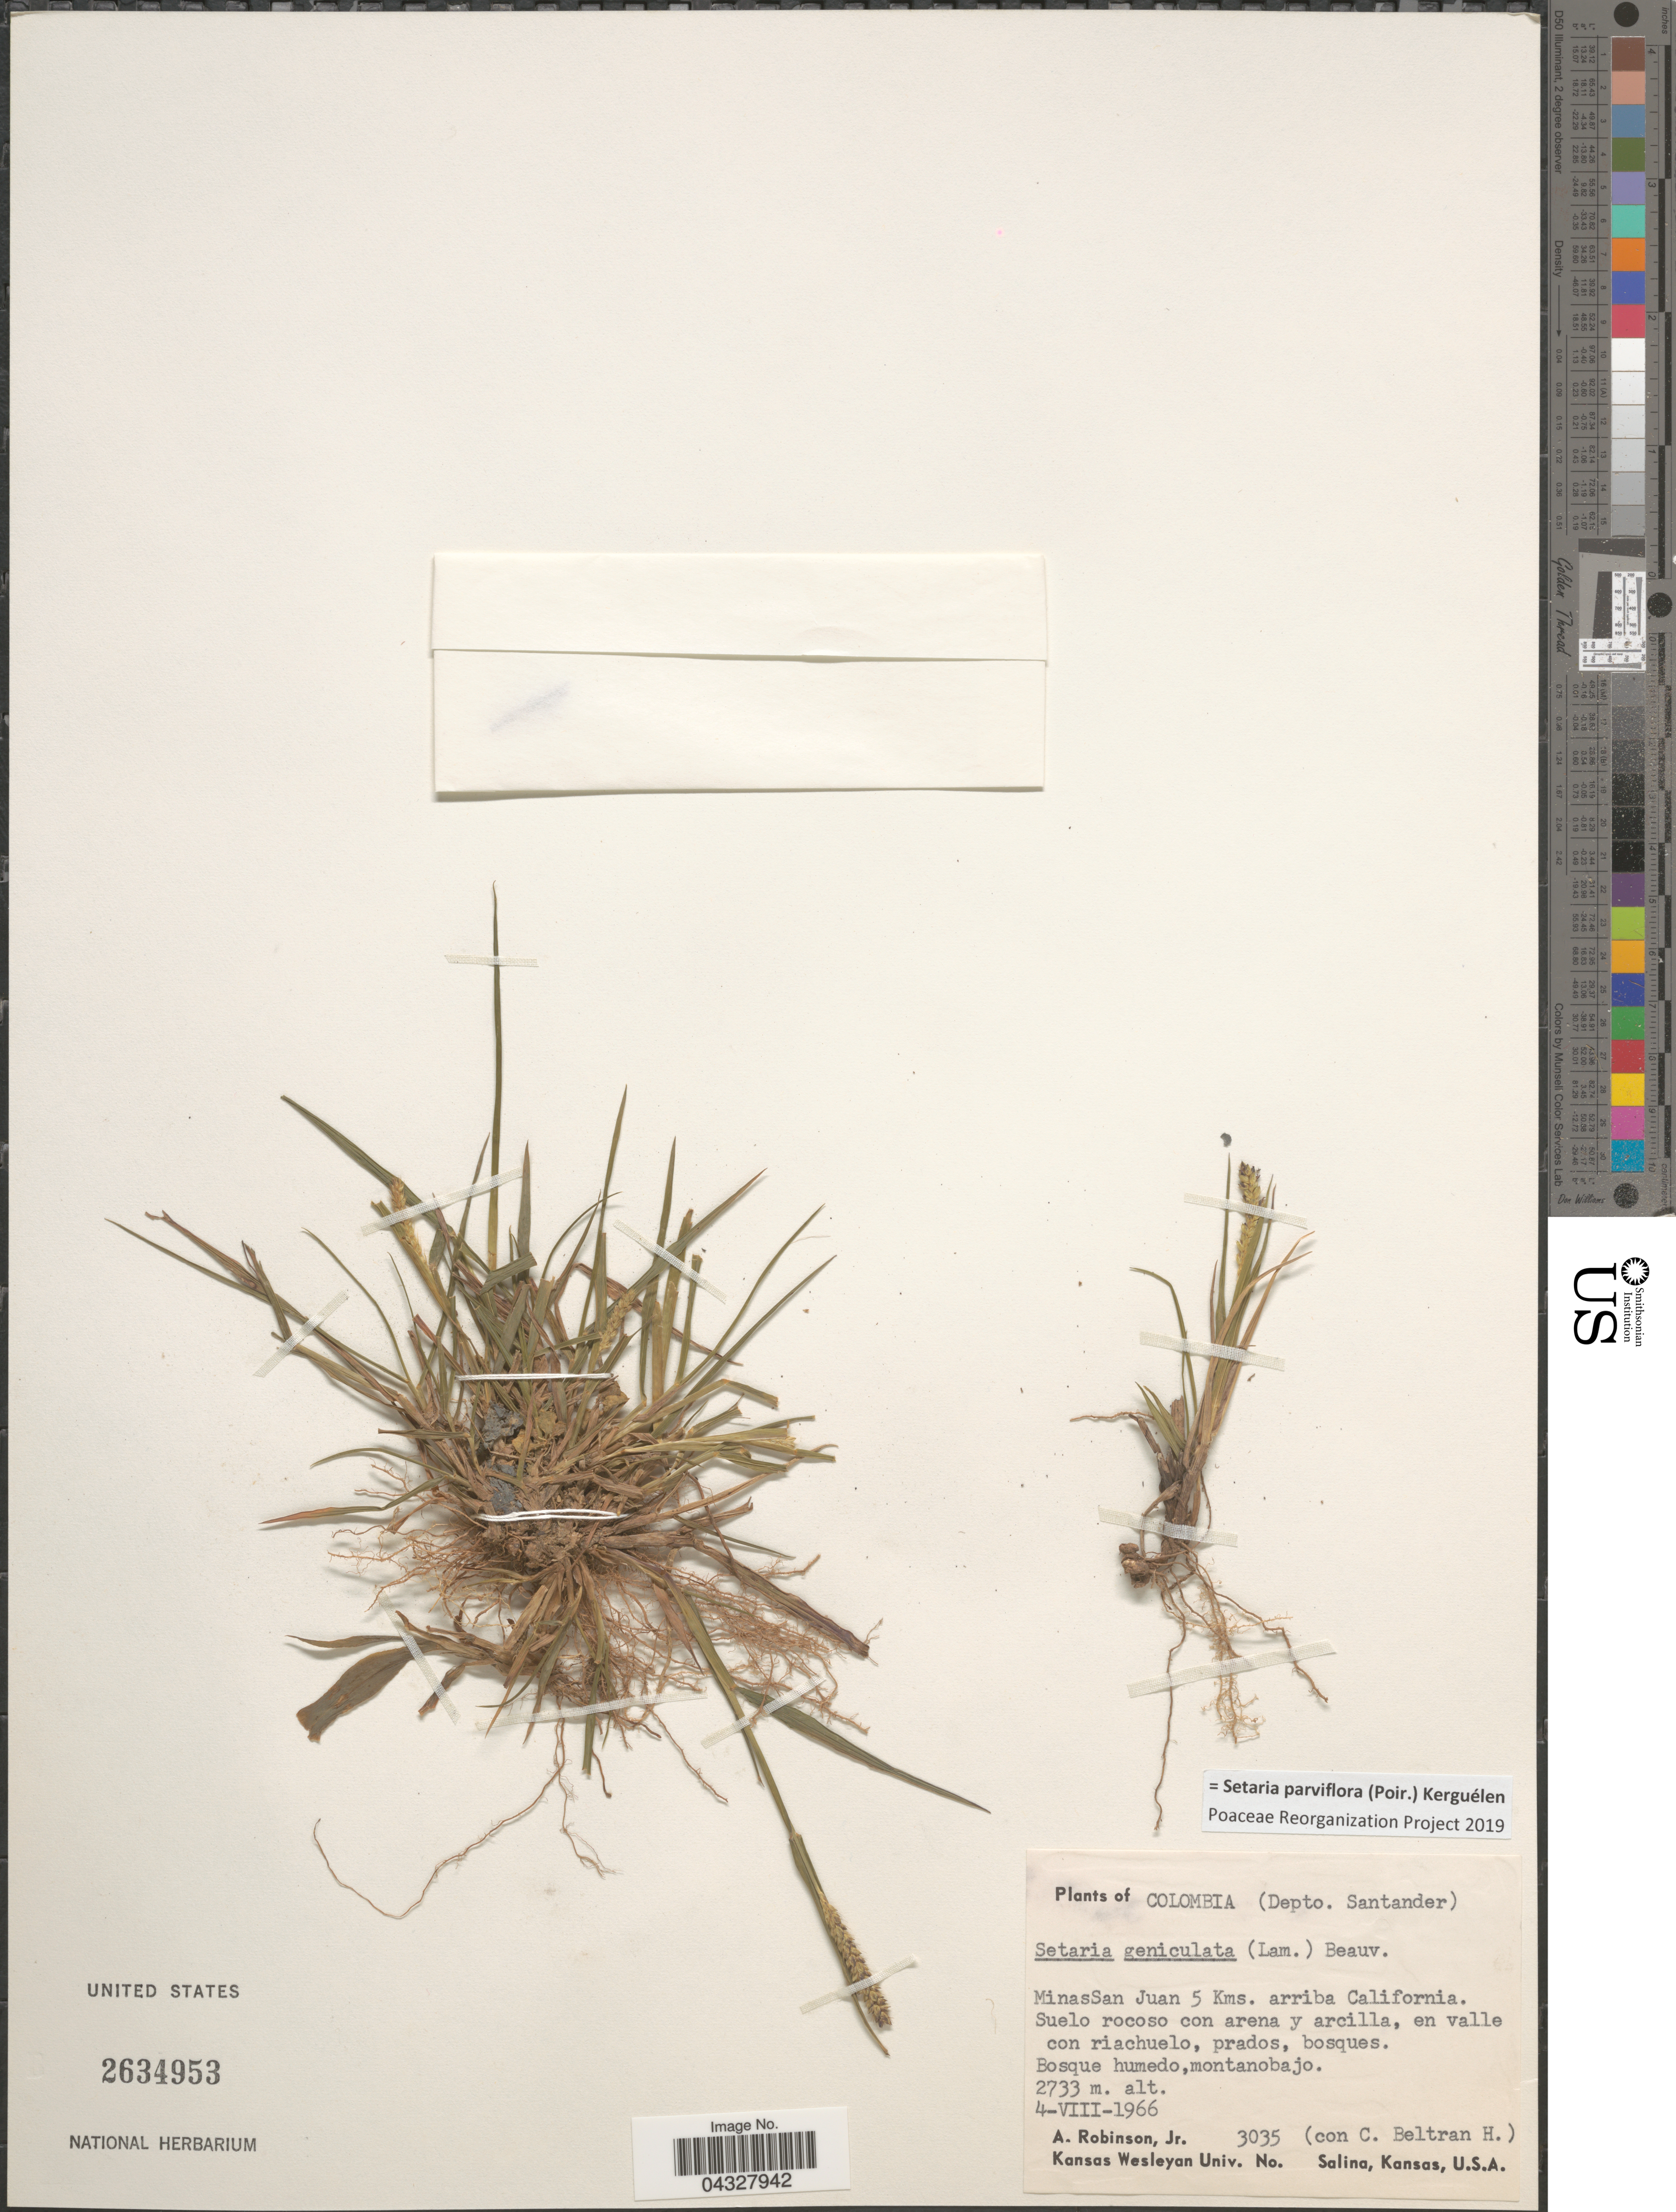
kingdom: Plantae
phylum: Tracheophyta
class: Liliopsida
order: Poales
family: Poaceae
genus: Setaria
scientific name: Setaria parviflora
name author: (Poir.) Kerguélen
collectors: A. Robinson Jr. & C. Beltran H.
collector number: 3035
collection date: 1966-08-04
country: Colombia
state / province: Santander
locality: (Depto. Santander). Minas San Juan 5 Kms. arriba California.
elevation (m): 2733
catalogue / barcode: US 2634953